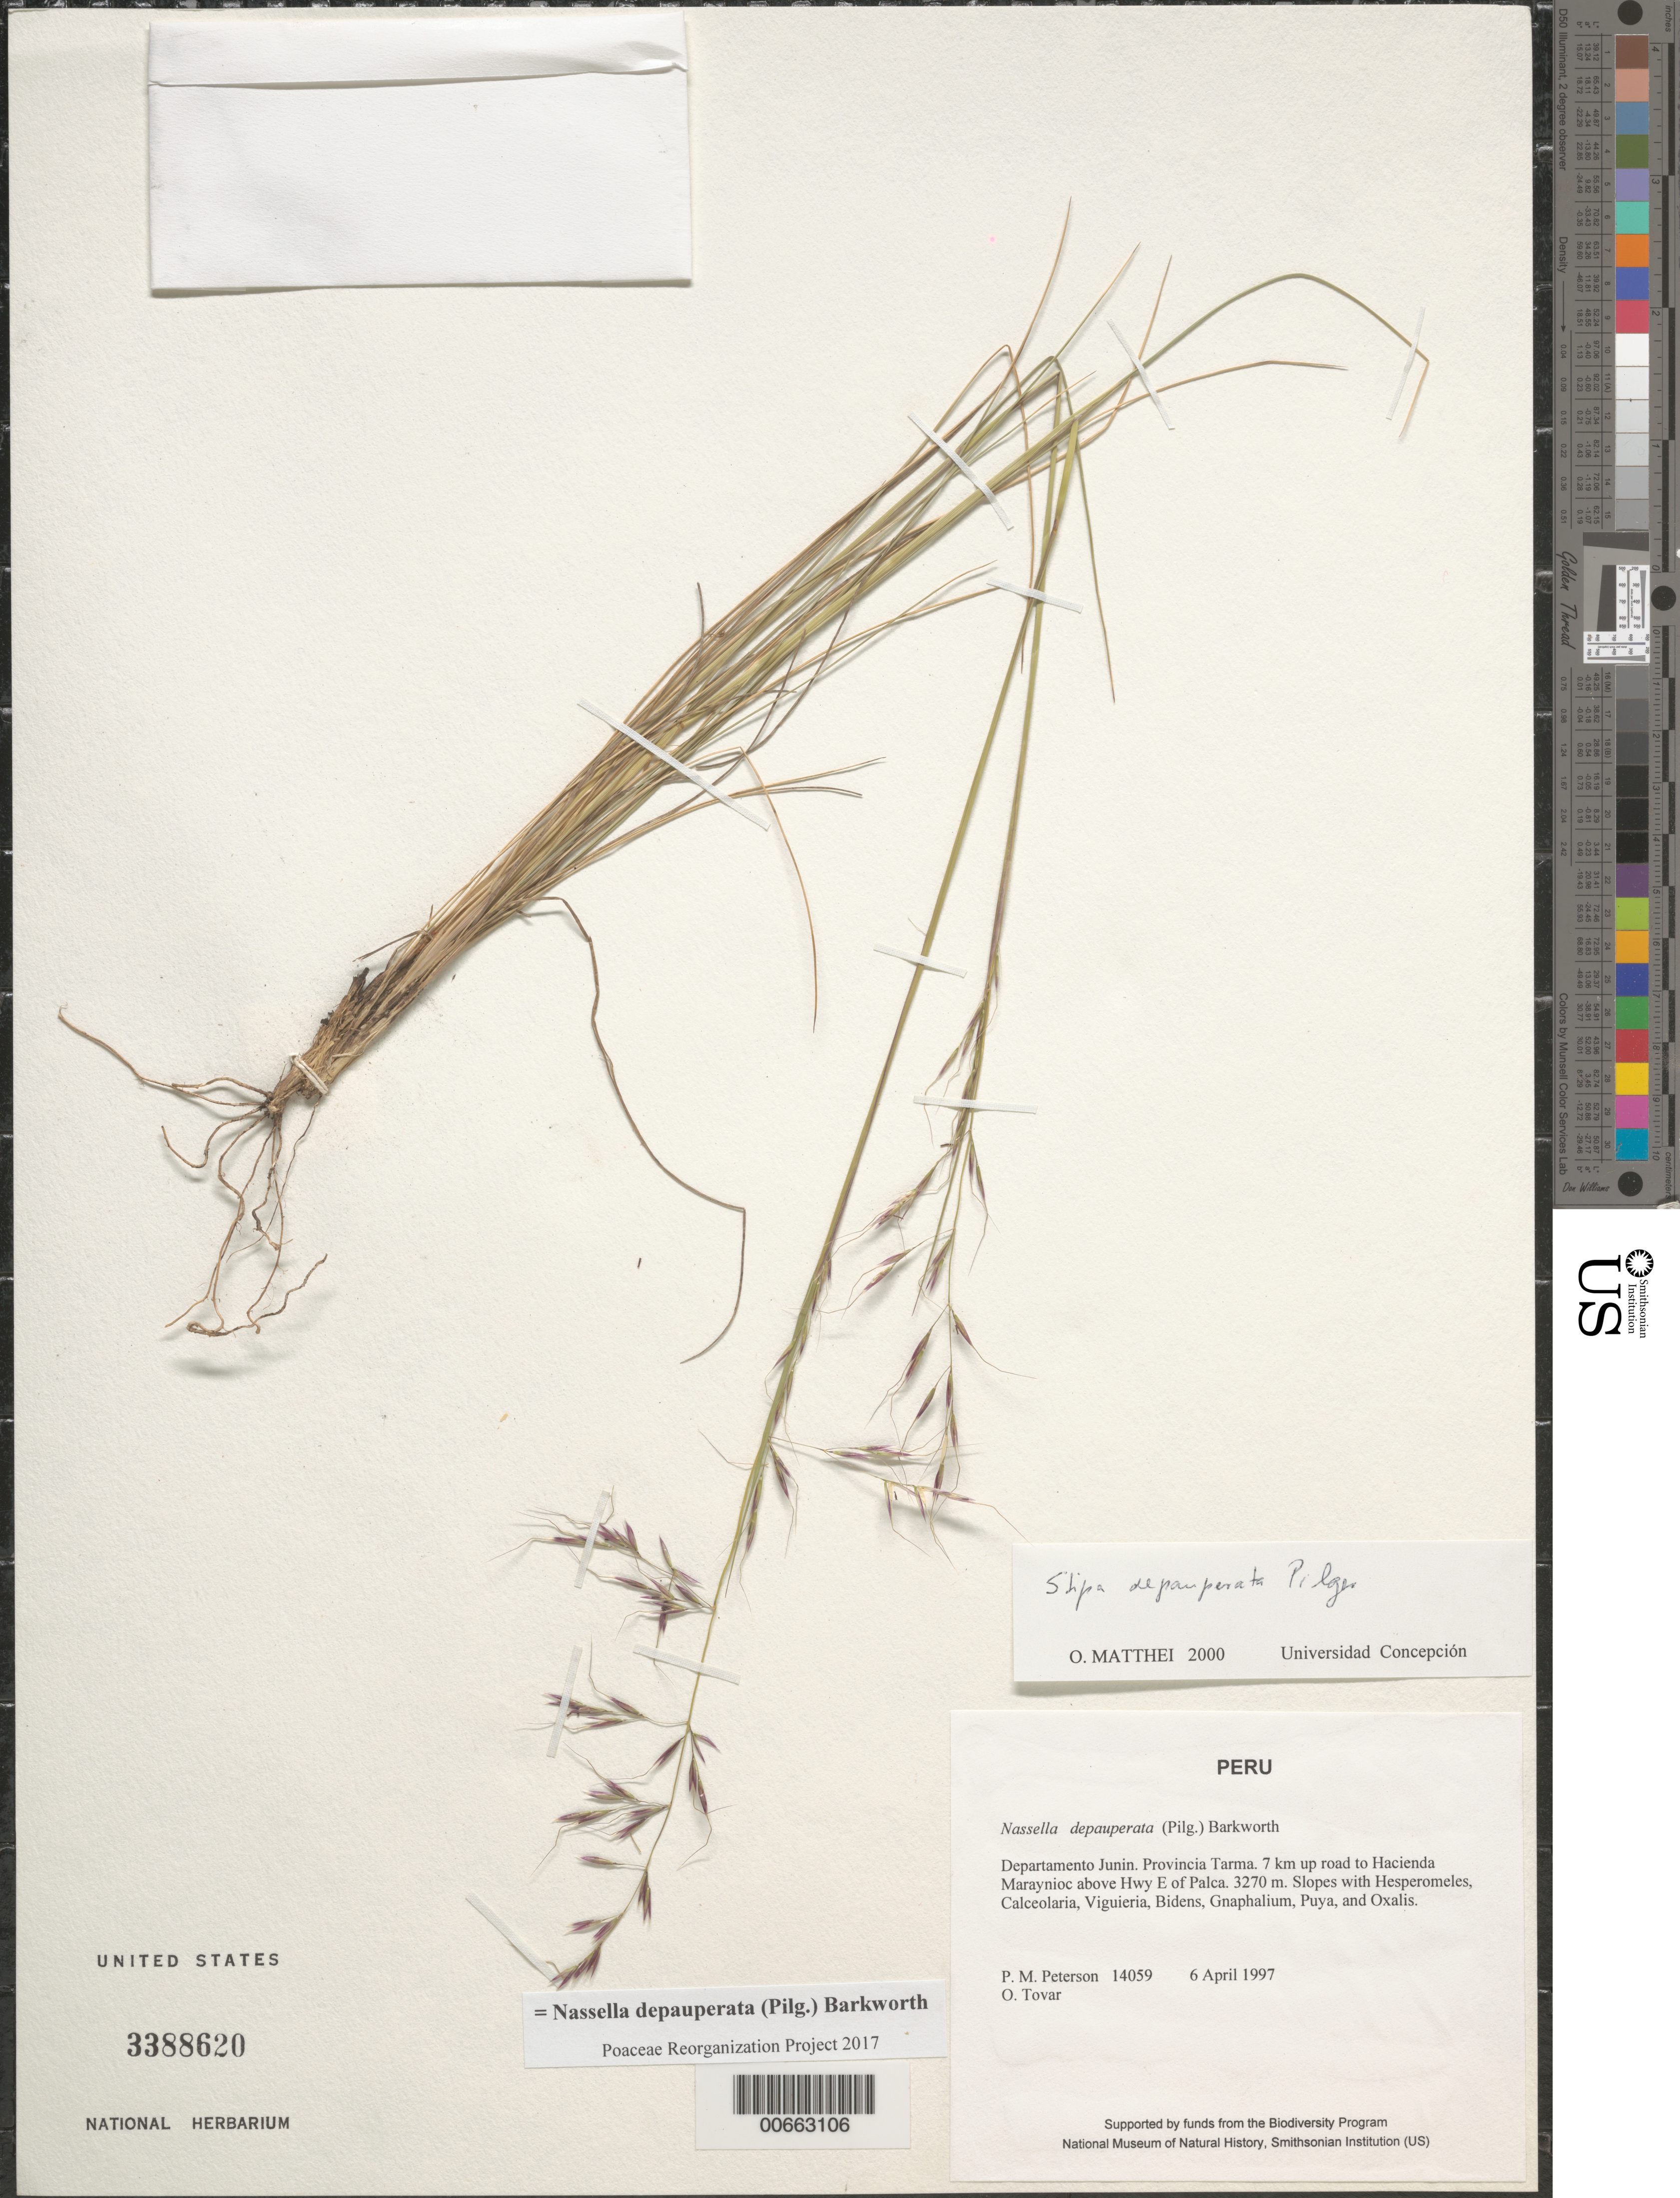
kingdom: Plantae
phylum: Tracheophyta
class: Liliopsida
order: Poales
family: Poaceae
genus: Nassella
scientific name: Nassella depauperata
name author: (Pilg.) Barkworth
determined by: Poaceae Reorganization Project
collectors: P. M. Peterson & Ó. Tovar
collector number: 14059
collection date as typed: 06 Apr 1997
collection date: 1997-04-06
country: Peru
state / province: Junín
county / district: Tarma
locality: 7 km up road to Hacienda Maraynioc above Hwy E of Palca.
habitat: Slopes with Hesperomeles, Calceolaria, Viguieria, Bidens, Gnaphalium, Puya, and Oxalis.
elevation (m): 3270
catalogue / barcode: US 3388620